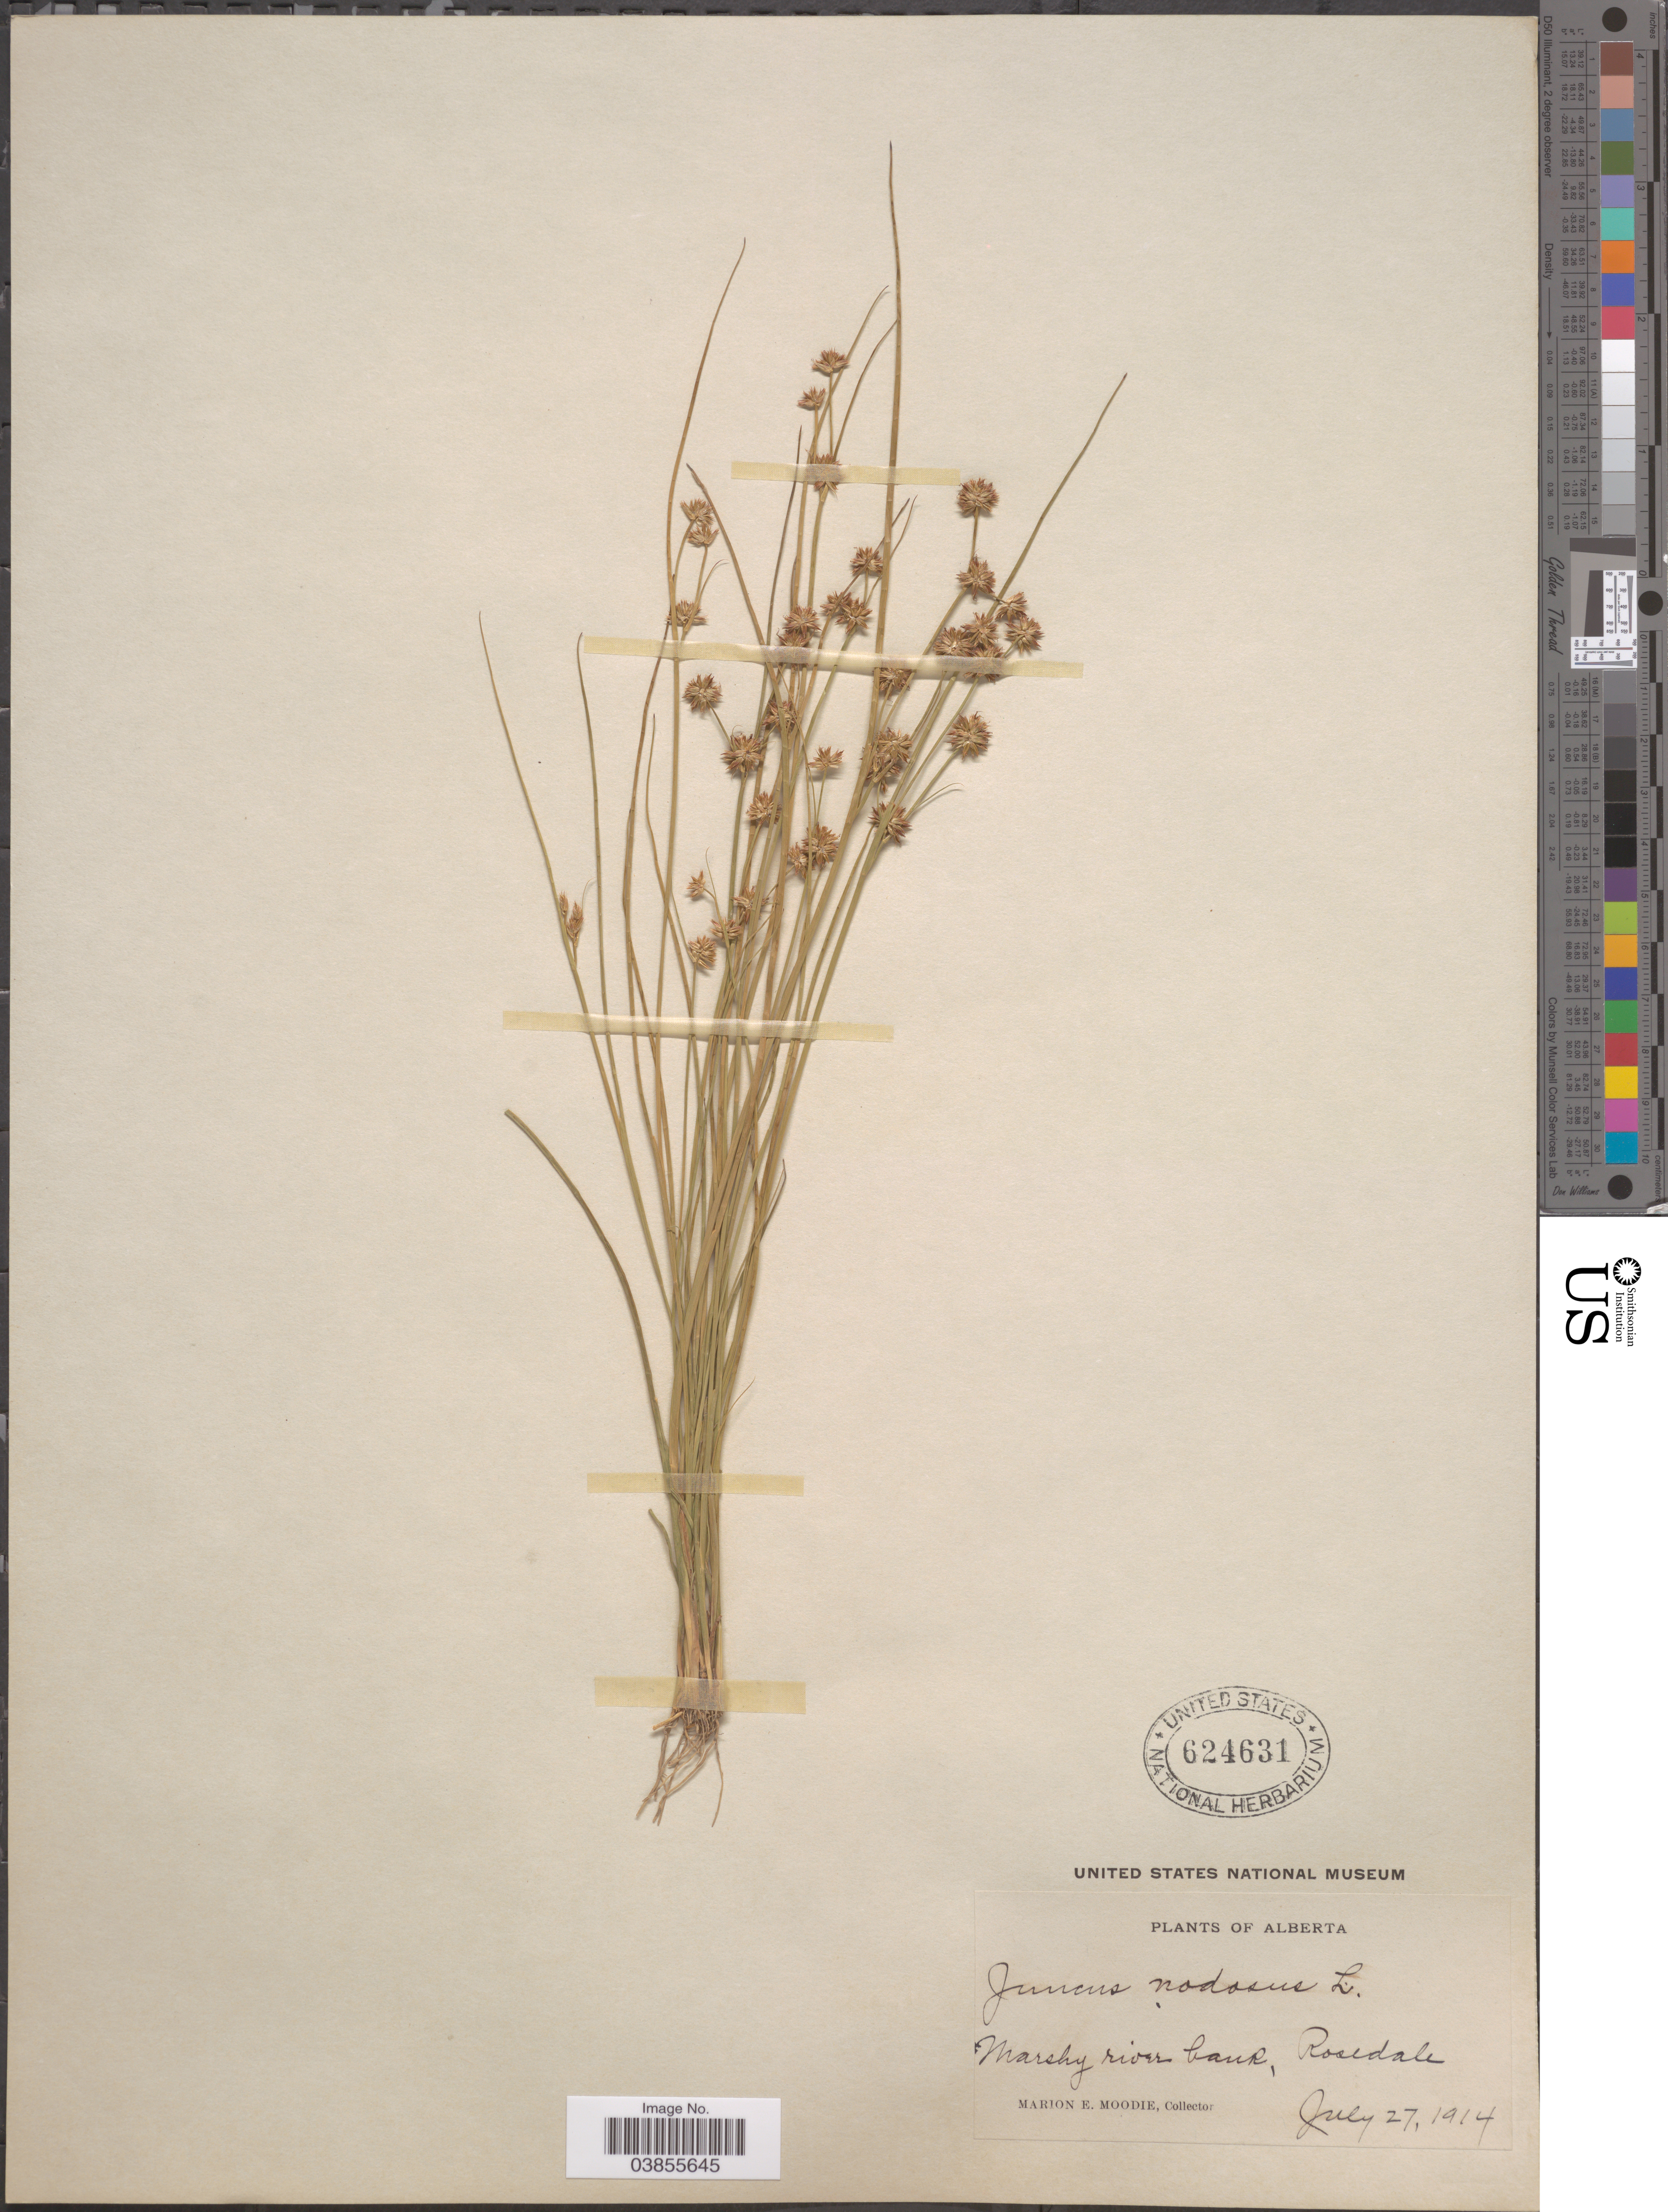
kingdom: Plantae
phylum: Tracheophyta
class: Liliopsida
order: Poales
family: Juncaceae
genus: Juncus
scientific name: Juncus nodosus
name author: L.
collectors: M. E. Moodie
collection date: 1914-07-27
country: Canada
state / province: Alberta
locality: Marshy river bank, Rosedale.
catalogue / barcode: US 624631